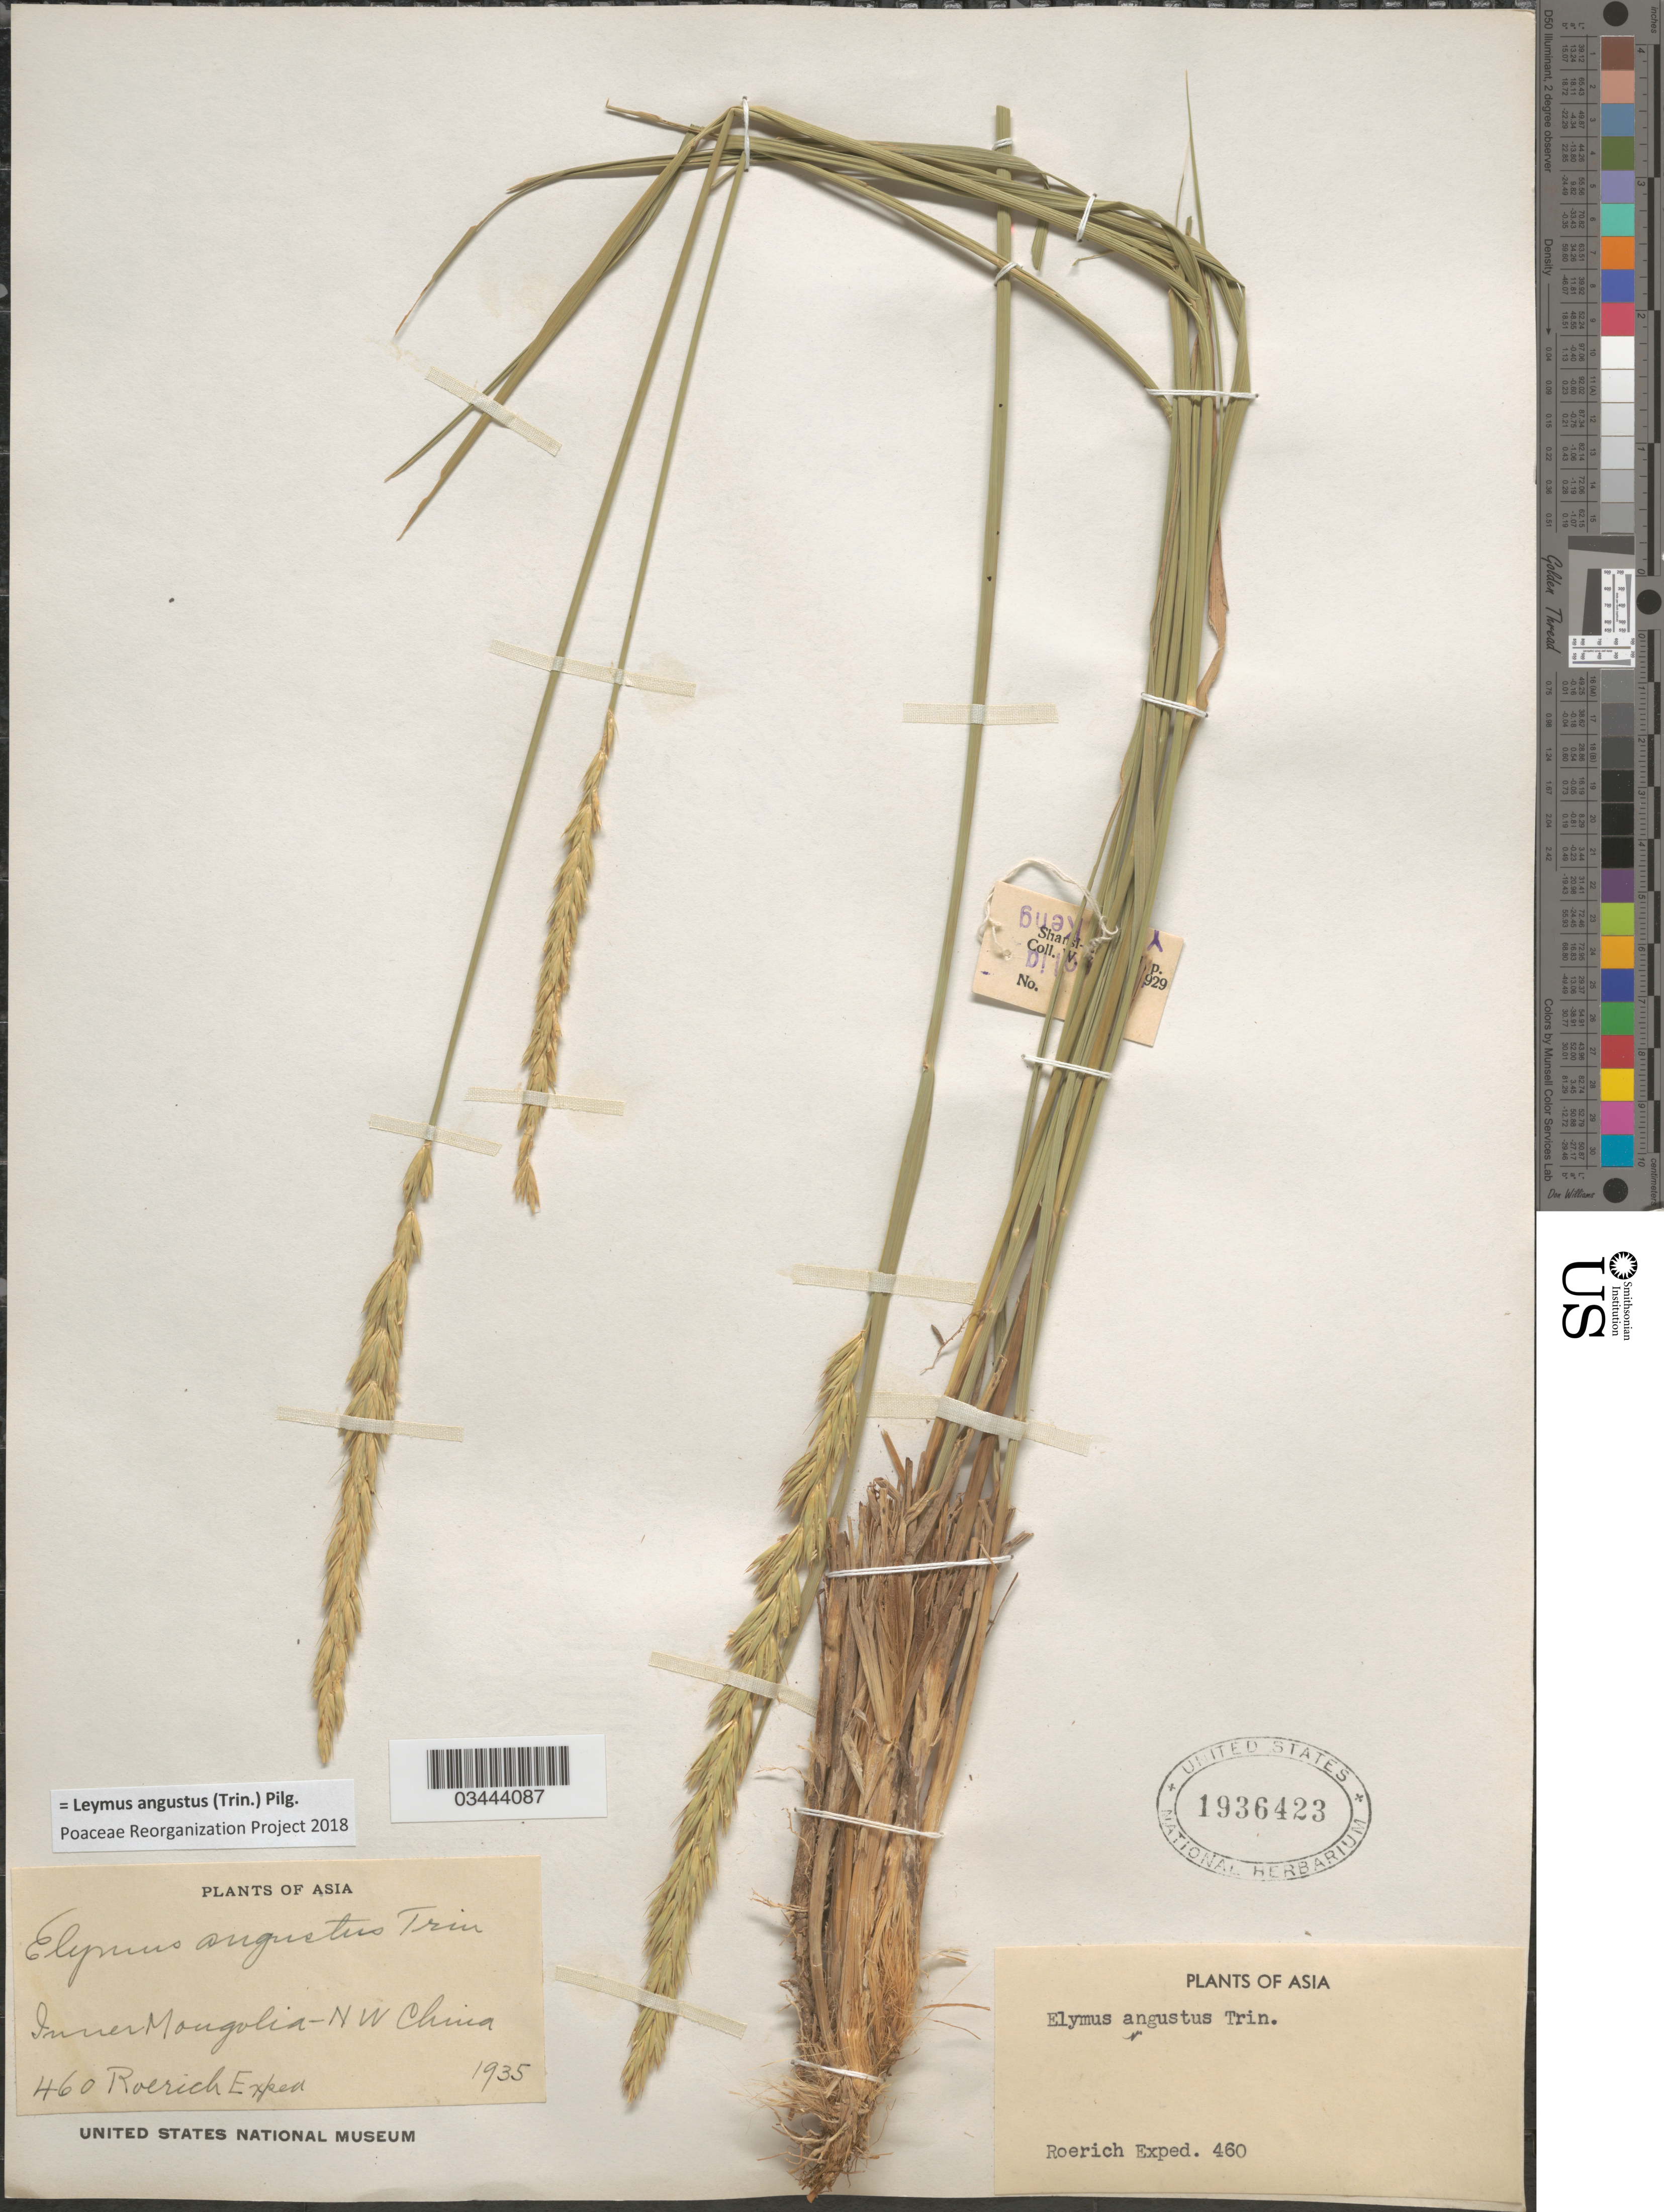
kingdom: Plantae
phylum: Tracheophyta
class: Liliopsida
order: Poales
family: Poaceae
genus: Leymus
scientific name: Leymus angustus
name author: (Trin.) Pilg.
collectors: Roerich Expedition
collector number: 460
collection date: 1935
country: China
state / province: Nei Monggol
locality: Inner Mongolia- NW China. Shansi-Chihli Exp. [interpreted] [unsure placement]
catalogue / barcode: US 1936423